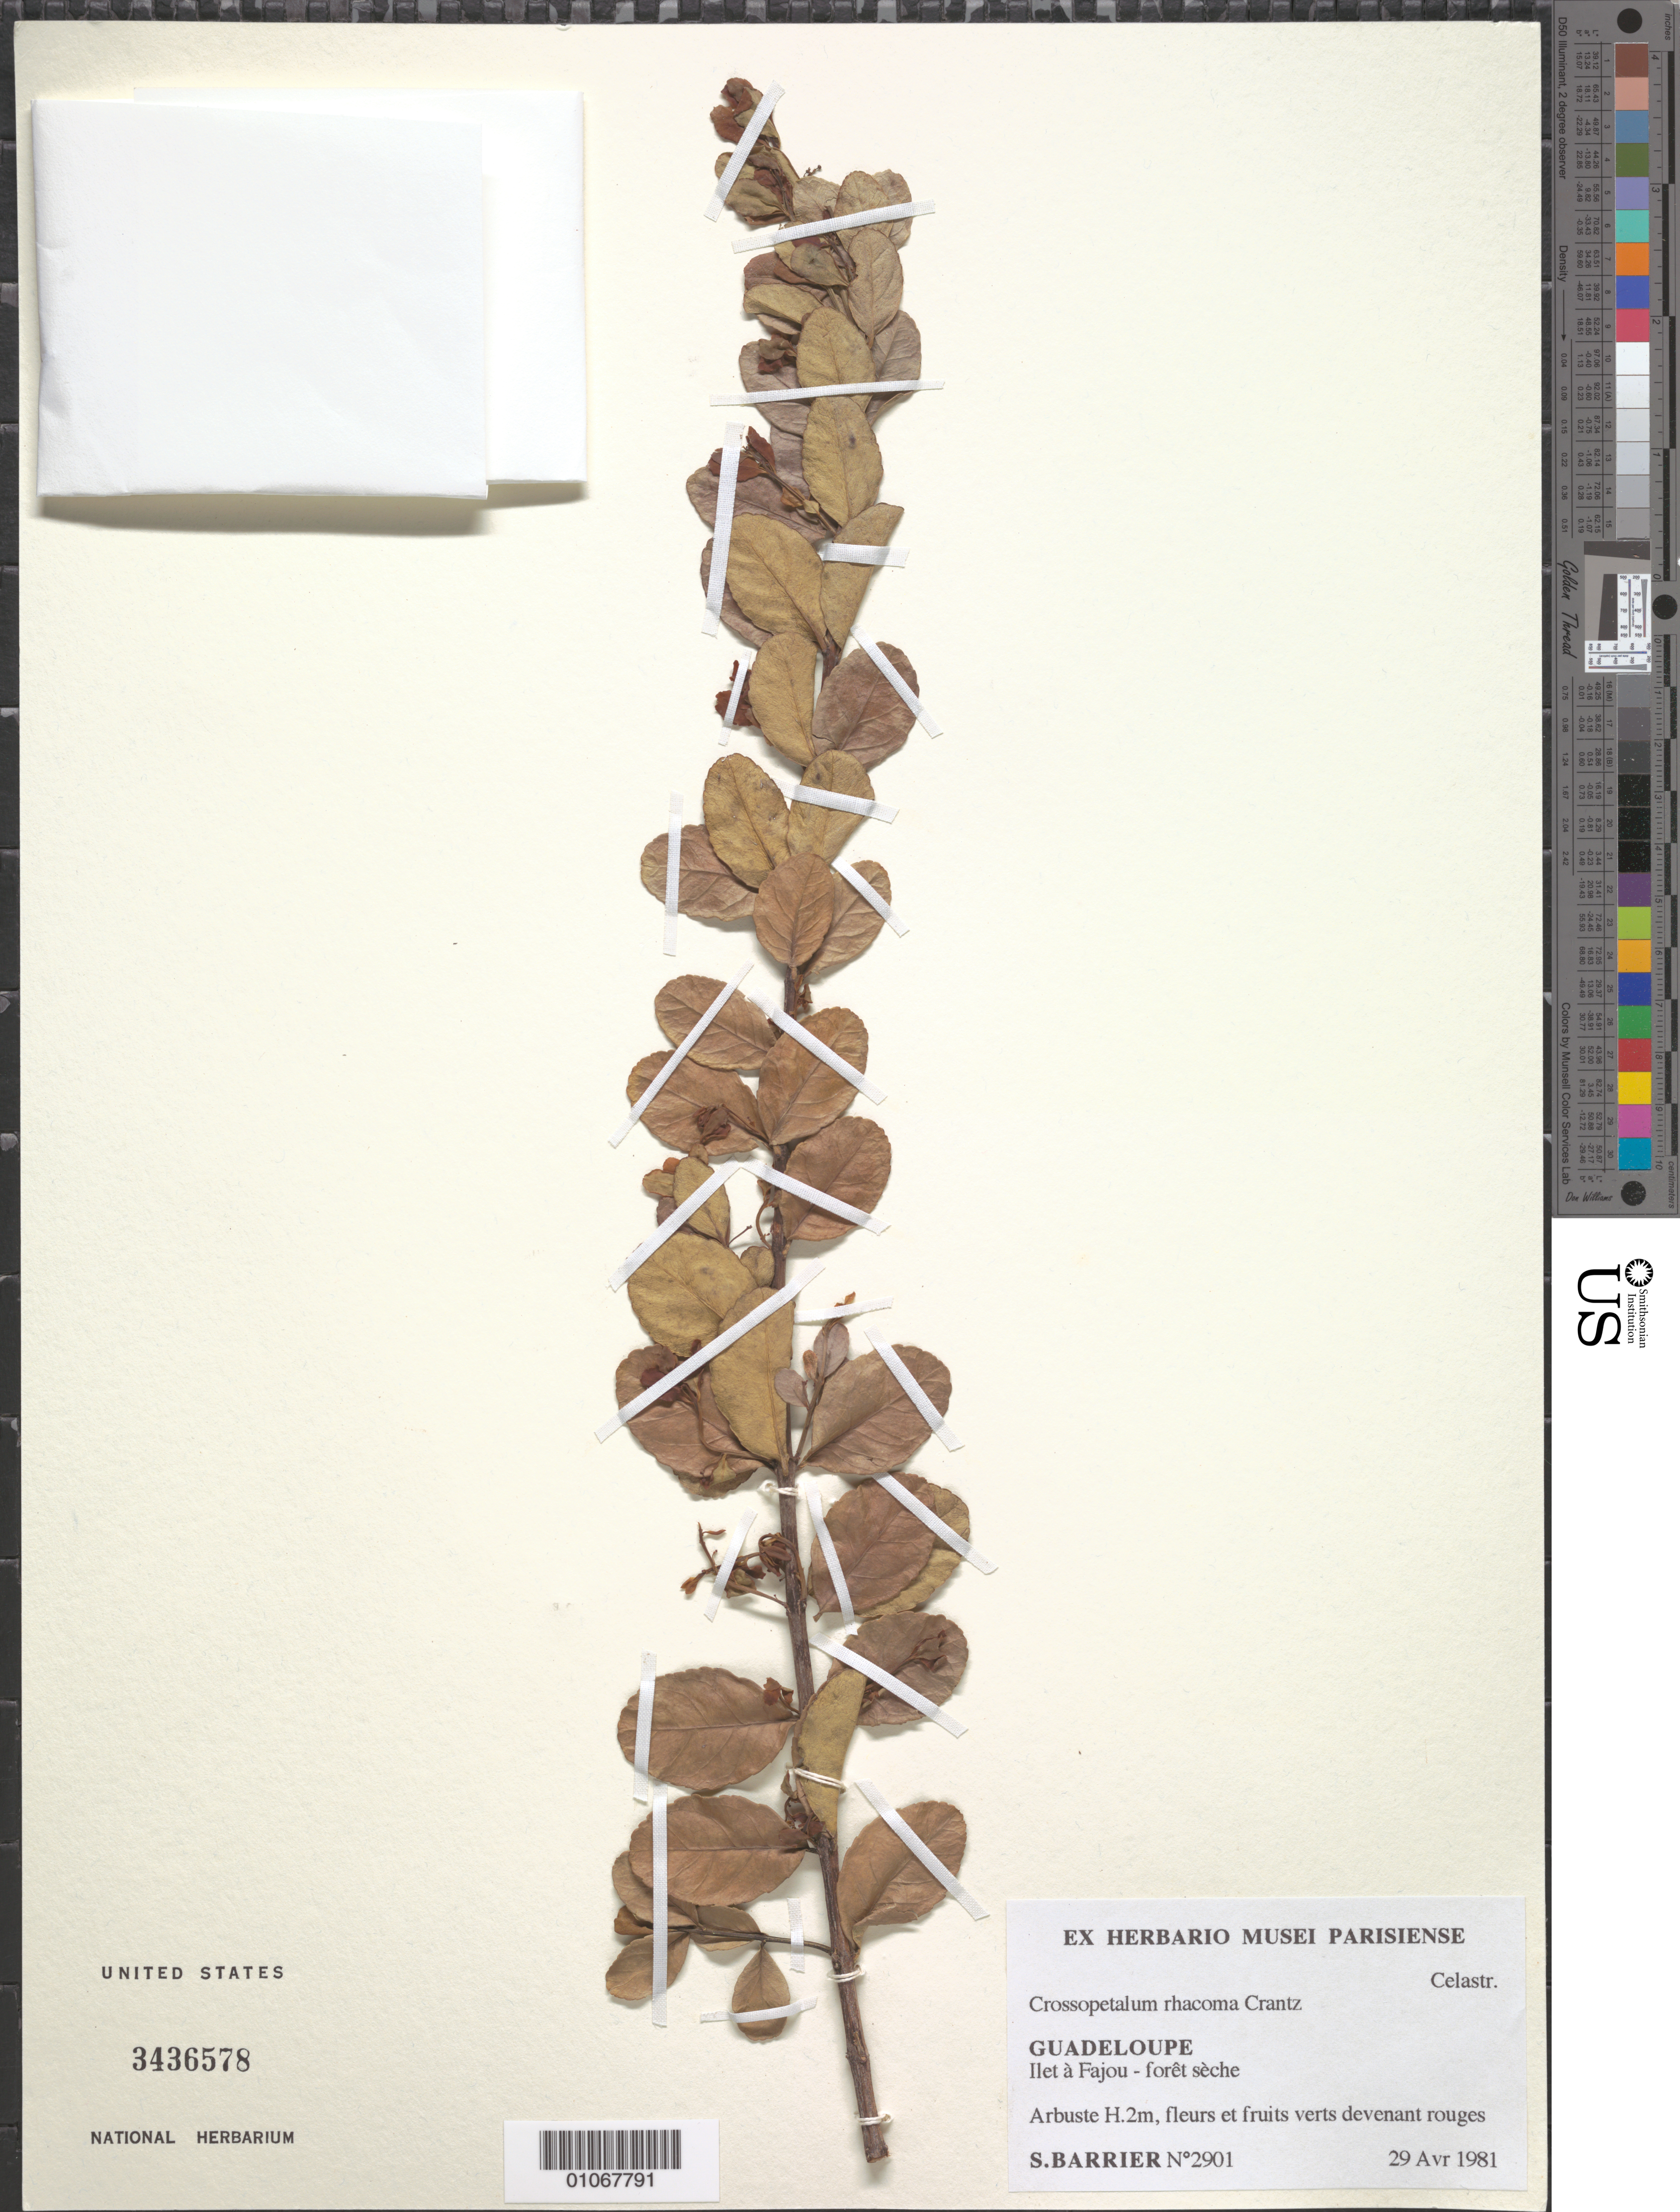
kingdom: Plantae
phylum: Tracheophyta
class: Magnoliopsida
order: Celastrales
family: Celastraceae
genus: Crossopetalum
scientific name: Crossopetalum rhacoma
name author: Crantz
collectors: S. Barrier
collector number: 2901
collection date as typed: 29 Apr 1981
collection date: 1981-04-29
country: Guadeloupe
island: Îlet à Fajou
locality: Ilet a Fajau-foret seche.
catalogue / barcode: US 3436578